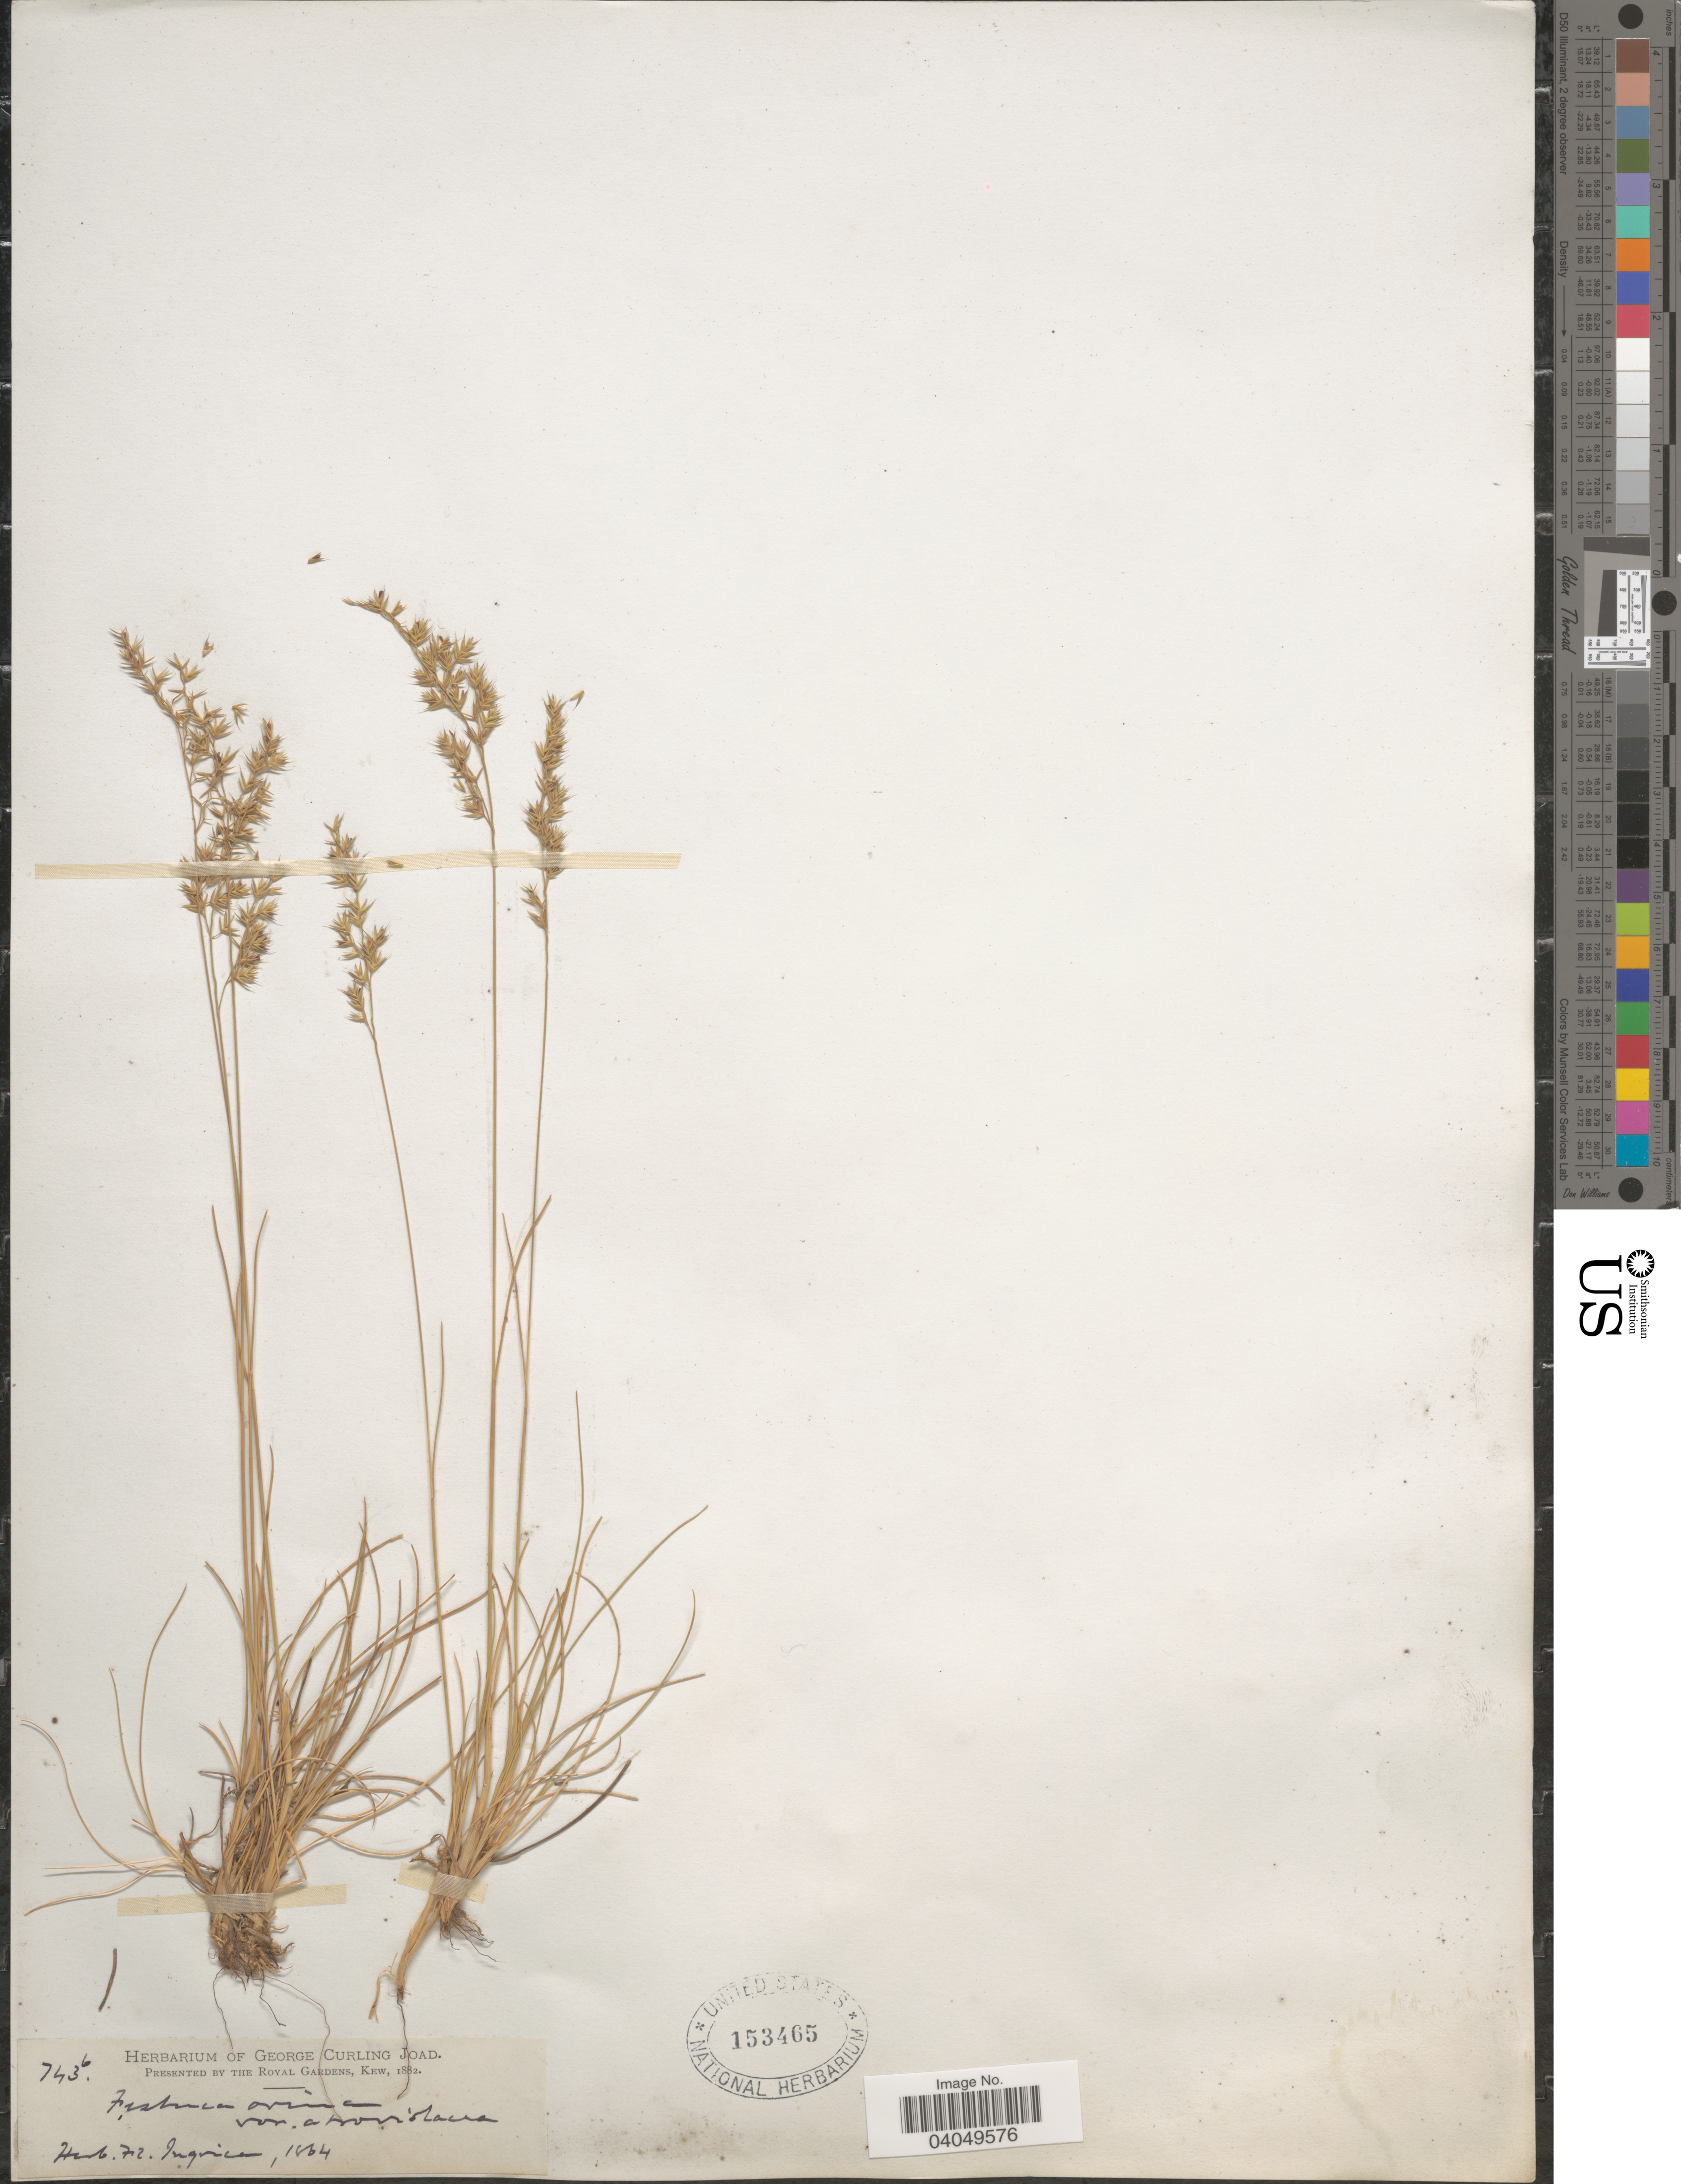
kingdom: Plantae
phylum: Tracheophyta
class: Liliopsida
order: Poales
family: Poaceae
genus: Festuca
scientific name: Festuca ovina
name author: L.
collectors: ex herb. Florae Ingricae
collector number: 743b*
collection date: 1864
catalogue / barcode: US 153465